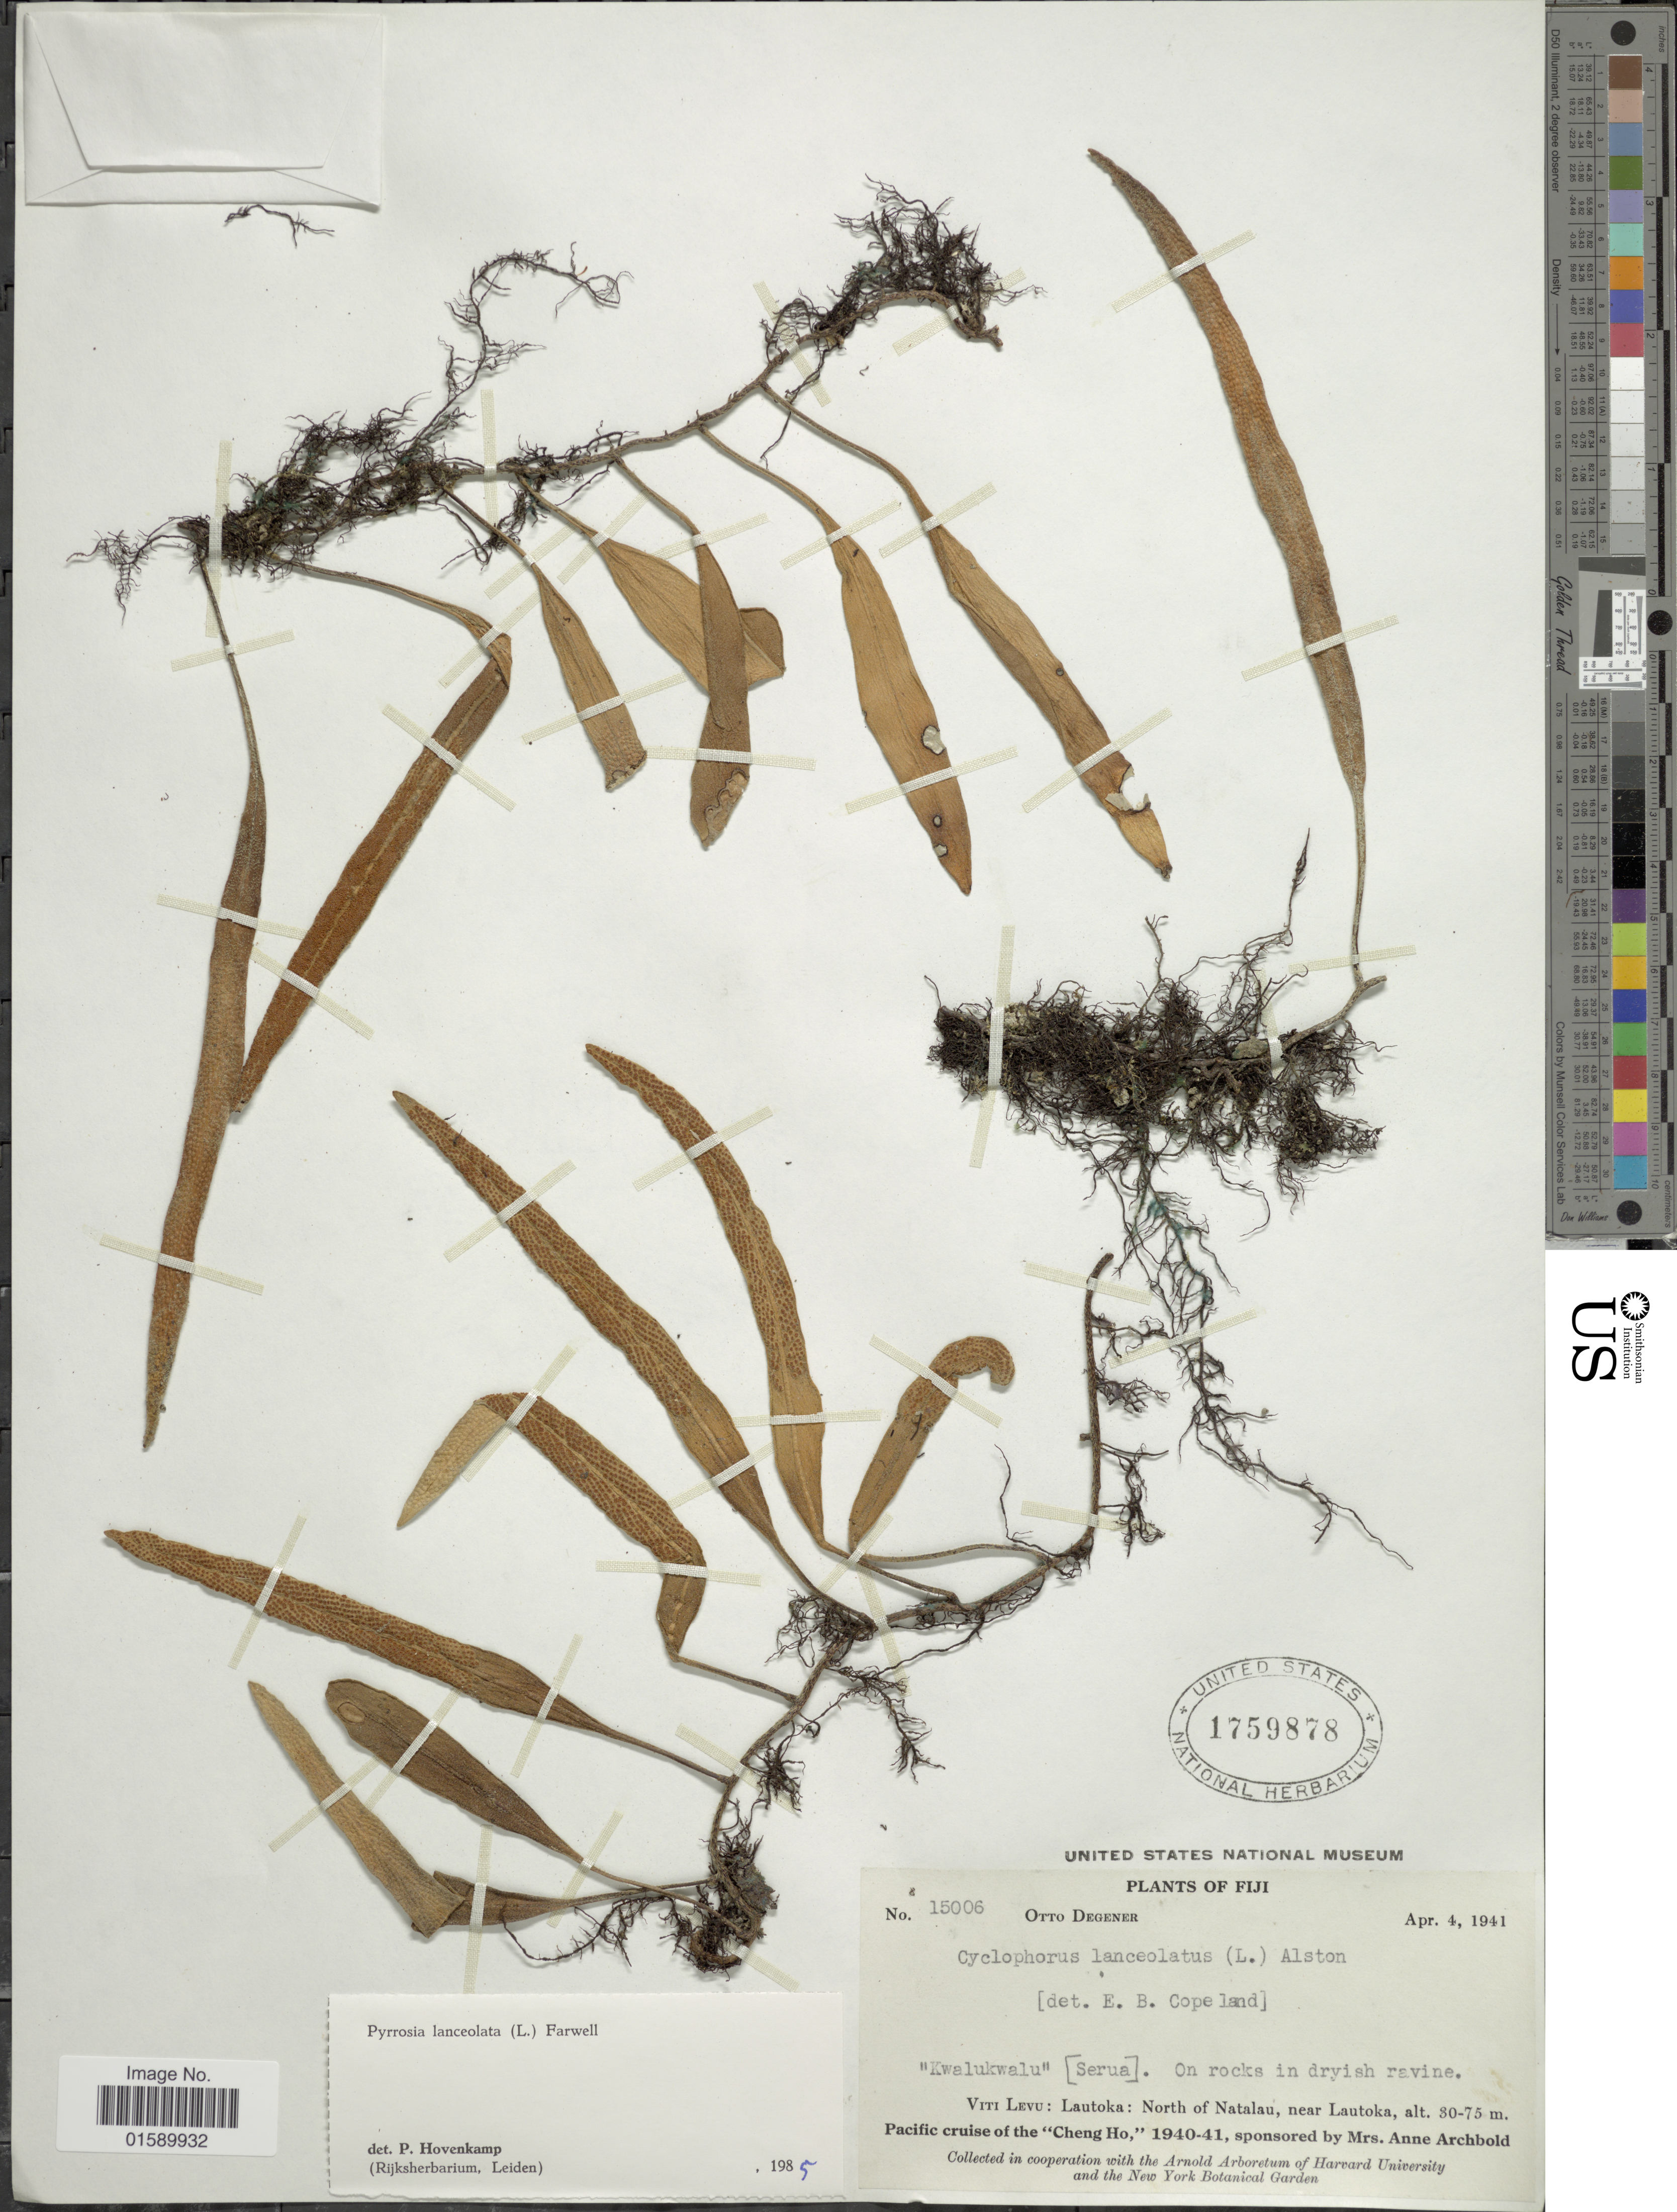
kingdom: Plantae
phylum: Tracheophyta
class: Polypodiopsida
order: Polypodiales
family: Polypodiaceae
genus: Pyrrosia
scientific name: Pyrrosia lanceolata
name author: (L.) Farw.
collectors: O. Degener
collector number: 15006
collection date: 1941-04-04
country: Fiji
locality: Fiji, Viti Levu: Lautoka: North of Natalau, near Lautoka.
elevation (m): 30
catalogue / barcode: US 1759878